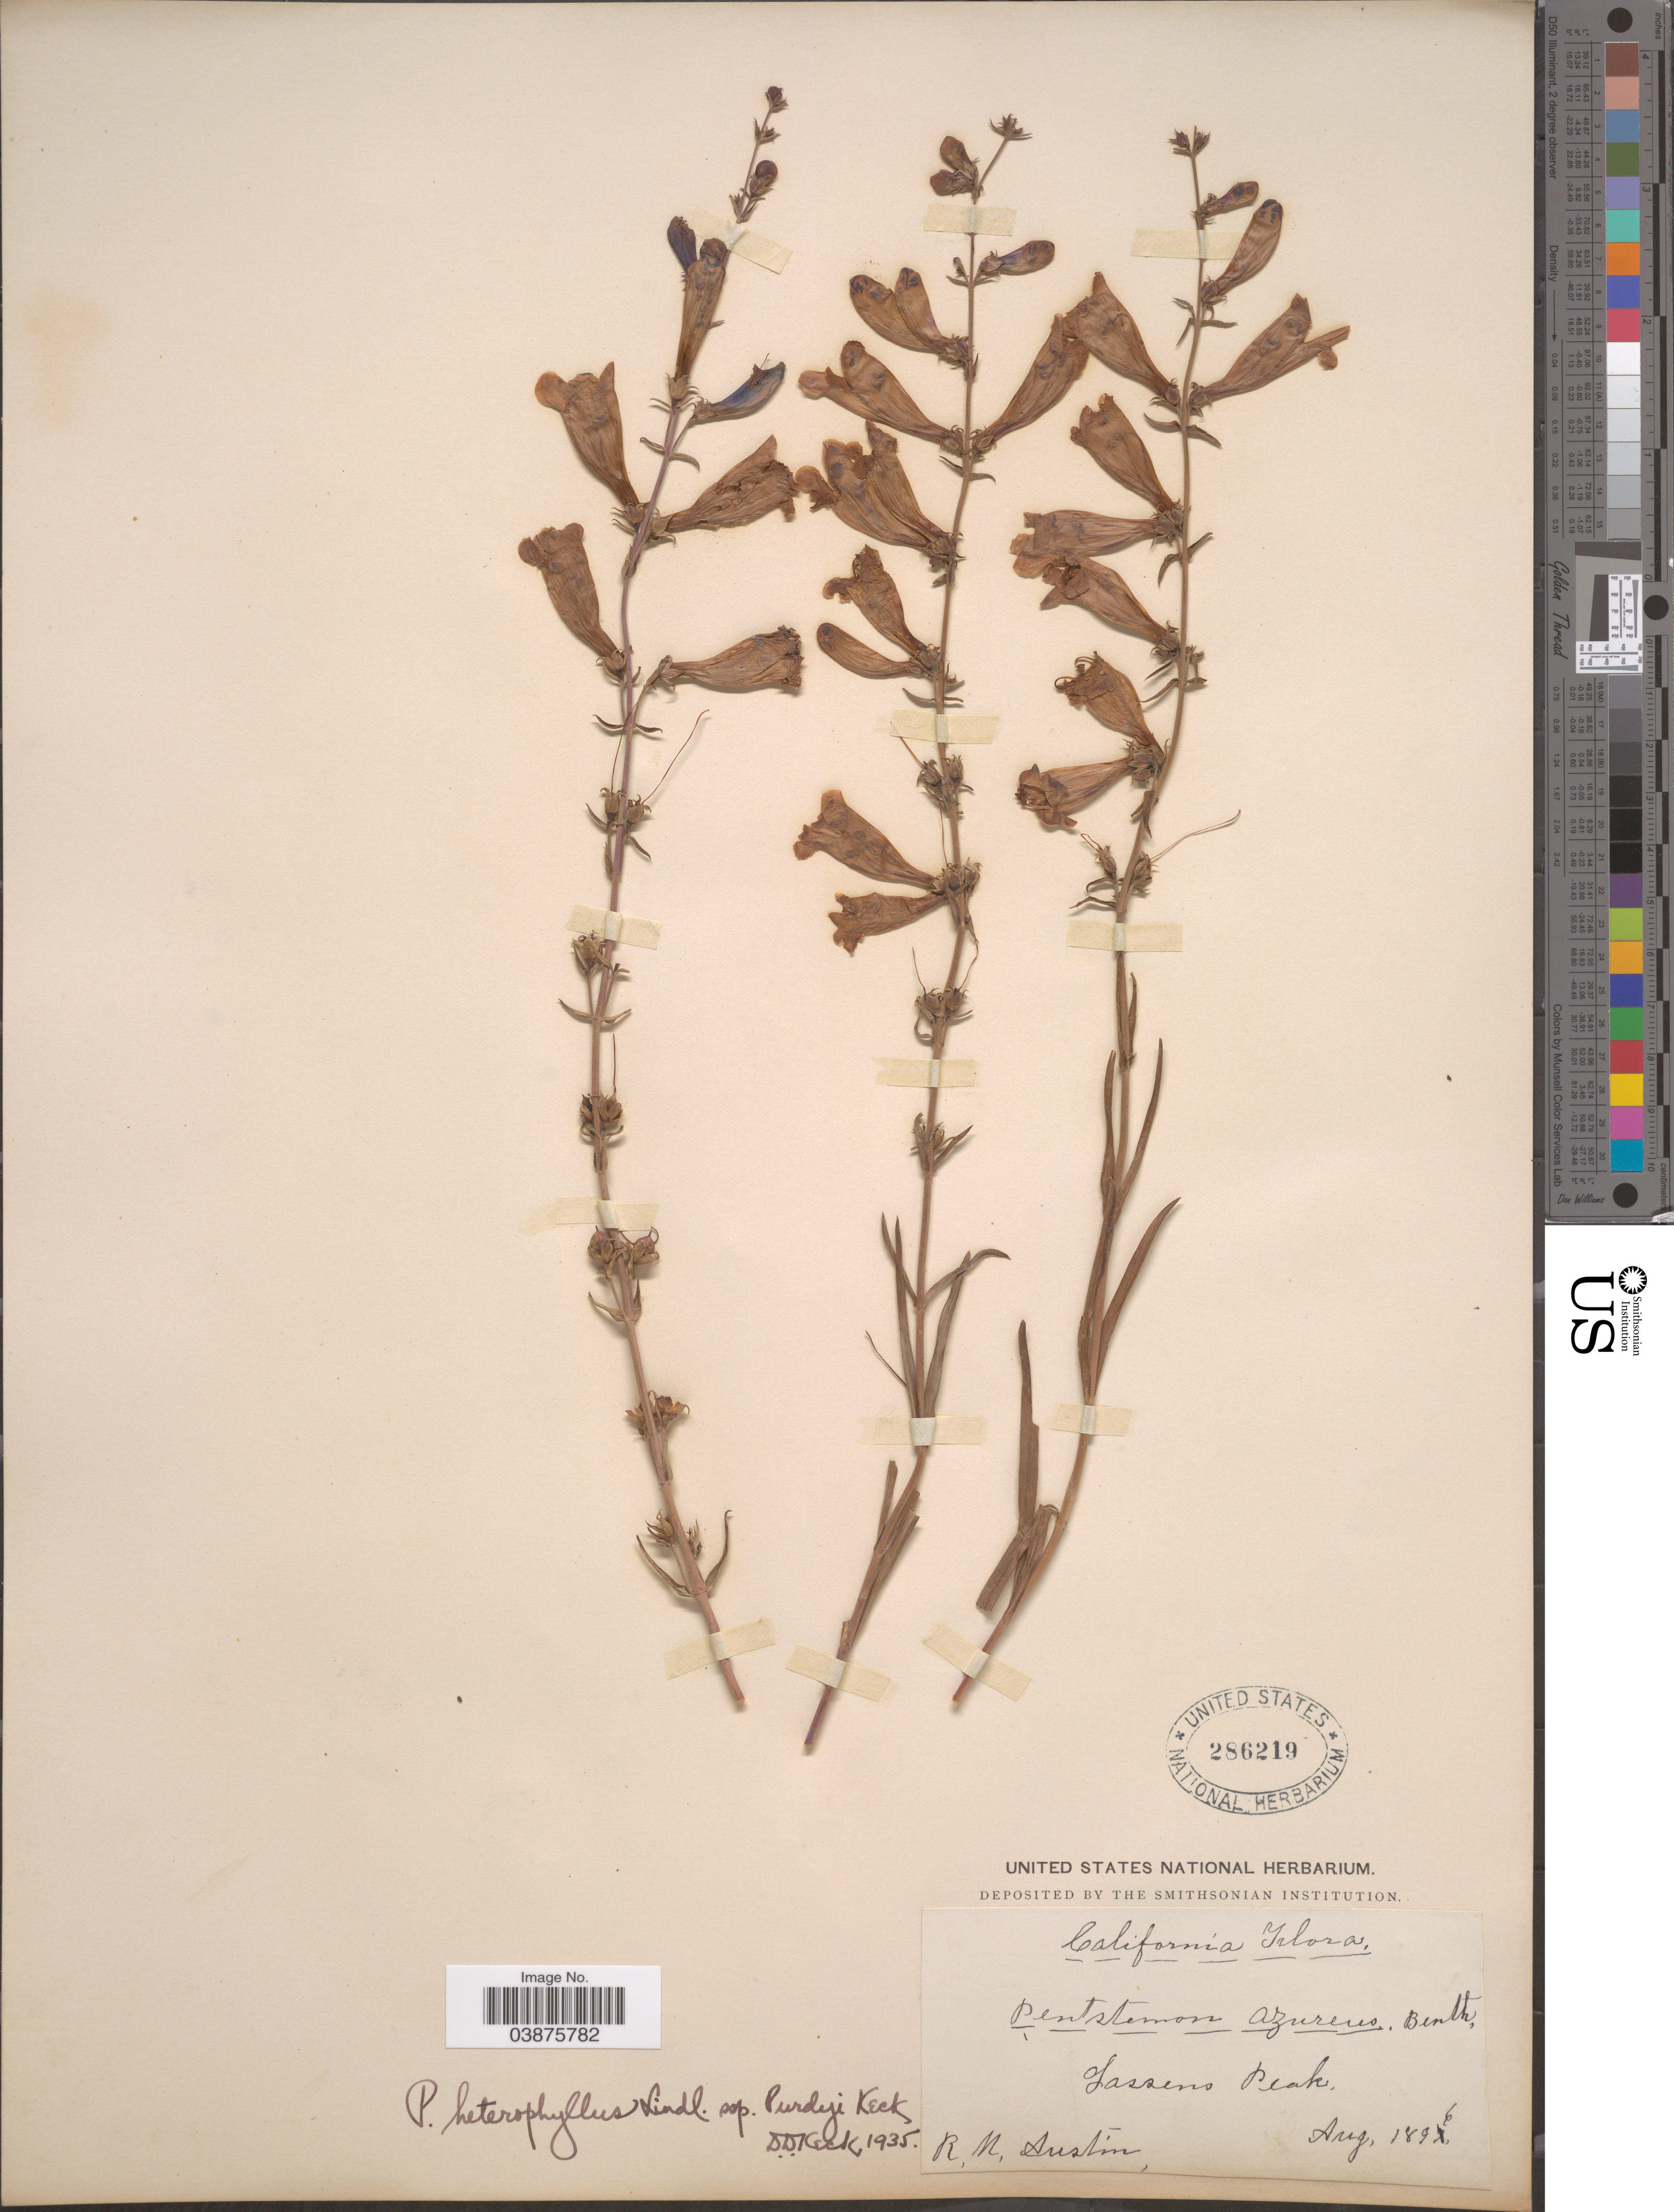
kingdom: Plantae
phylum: Tracheophyta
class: Magnoliopsida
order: Lamiales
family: Plantaginaceae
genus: Penstemon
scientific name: Penstemon heterophyllus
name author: Lindl.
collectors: R. Austin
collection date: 1896-08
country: United States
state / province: California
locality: Lassens Peak.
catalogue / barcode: US 286219